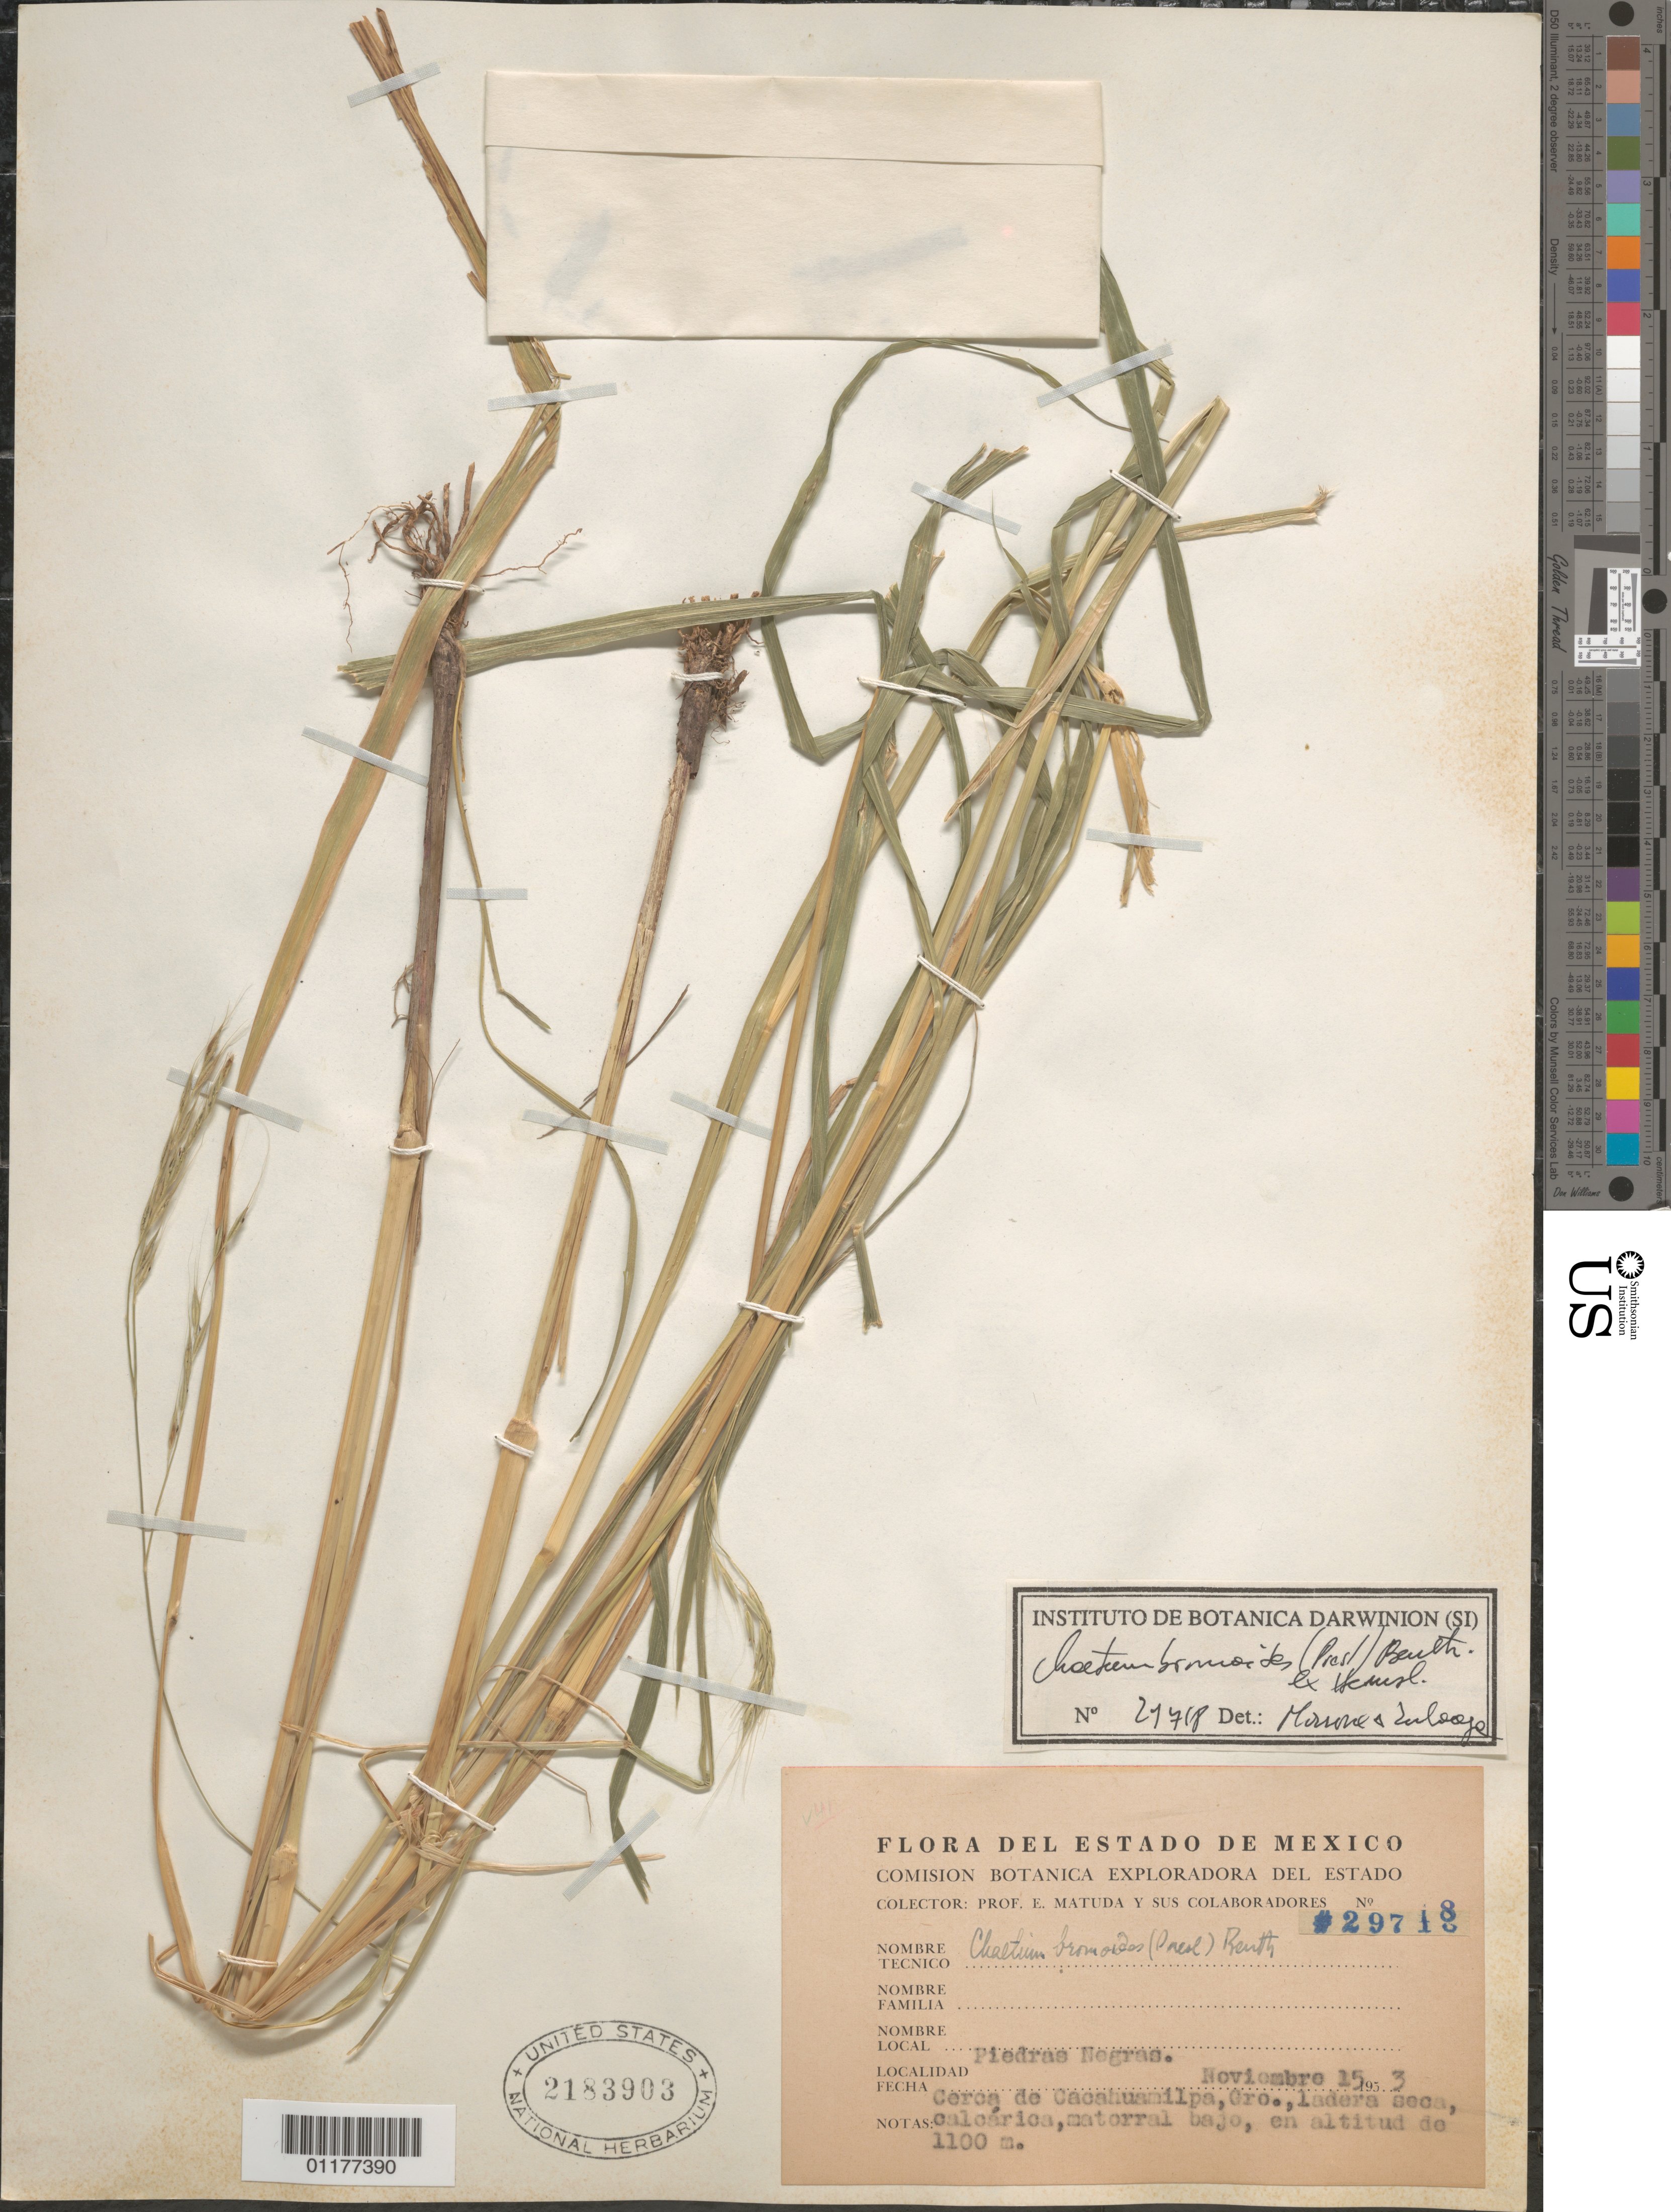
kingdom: Plantae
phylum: Tracheophyta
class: Liliopsida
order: Poales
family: Poaceae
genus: Chaetium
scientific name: Chaetium bromoides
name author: (J. Presl) Benth. ex Hemsl.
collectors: E. Matuda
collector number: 29718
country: Mexico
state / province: Coahuila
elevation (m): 1100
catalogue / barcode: US 2183903